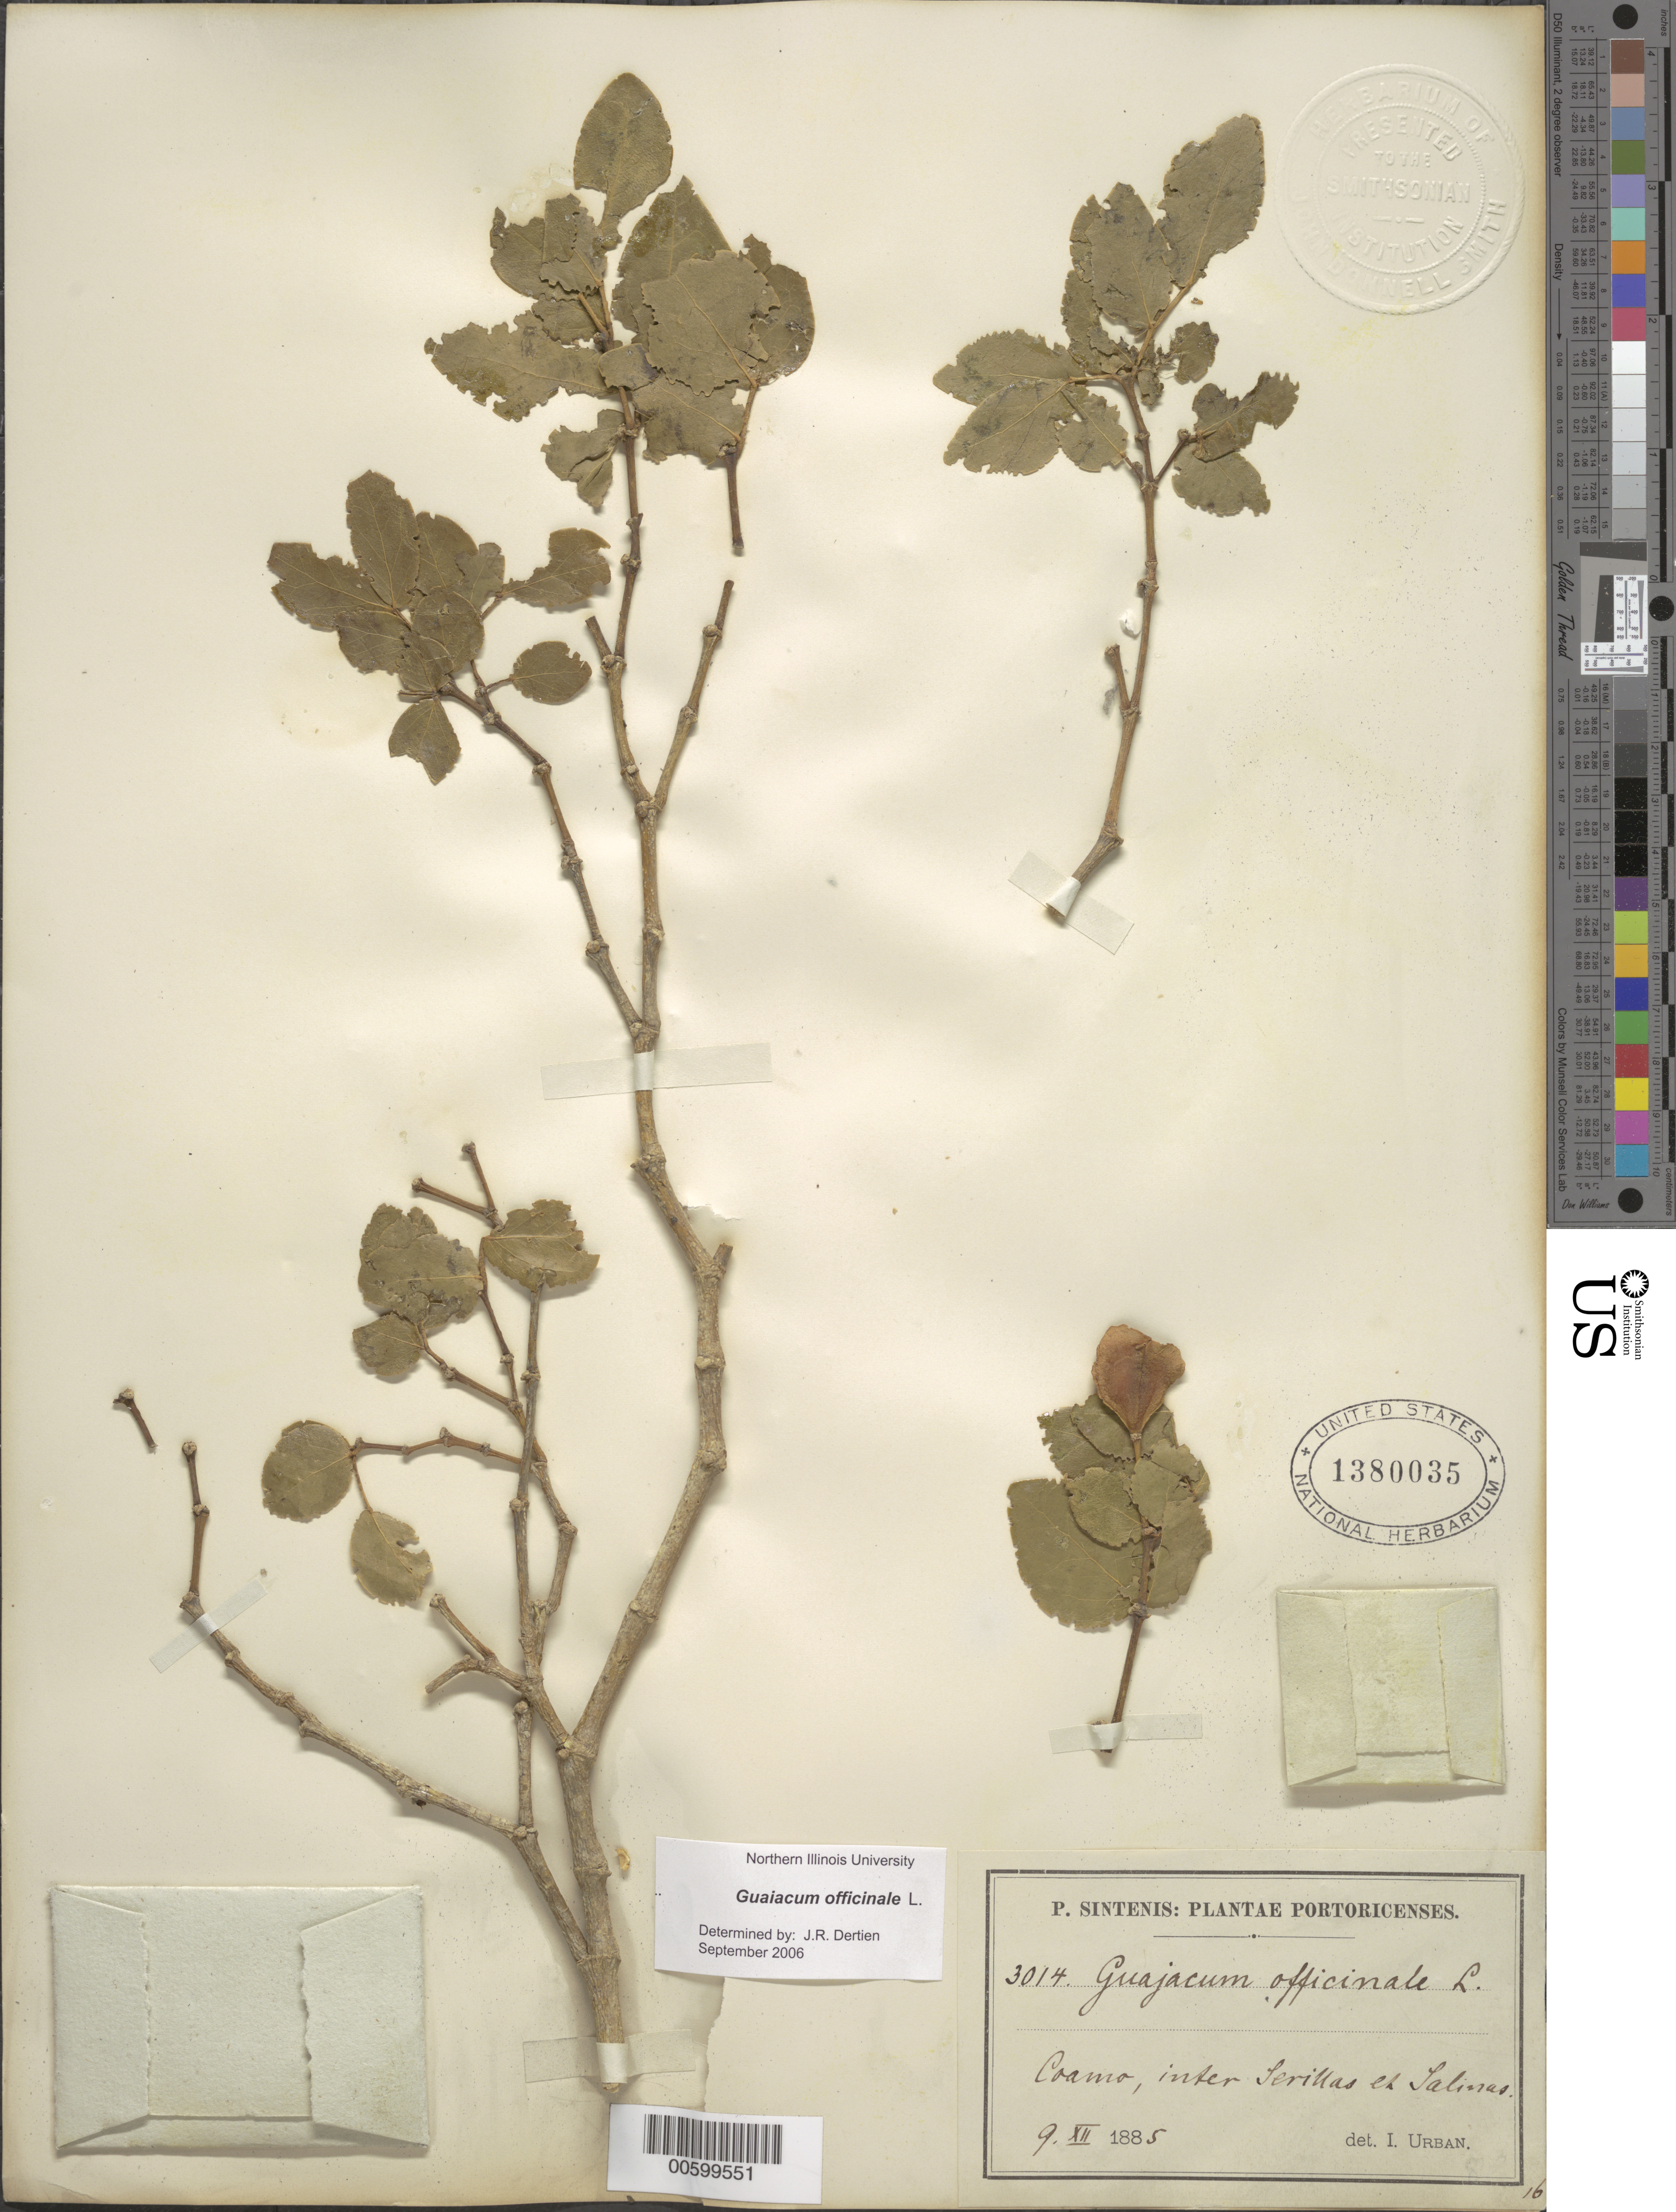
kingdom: Plantae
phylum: Tracheophyta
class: Magnoliopsida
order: Zygophyllales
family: Zygophyllaceae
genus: Guaiacum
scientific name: Guaiacum officinale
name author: L.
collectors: P. Sintenis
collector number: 3014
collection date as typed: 09 Jul 1885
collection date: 1885-07-09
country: Puerto Rico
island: Greater Antilles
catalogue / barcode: US 1380035